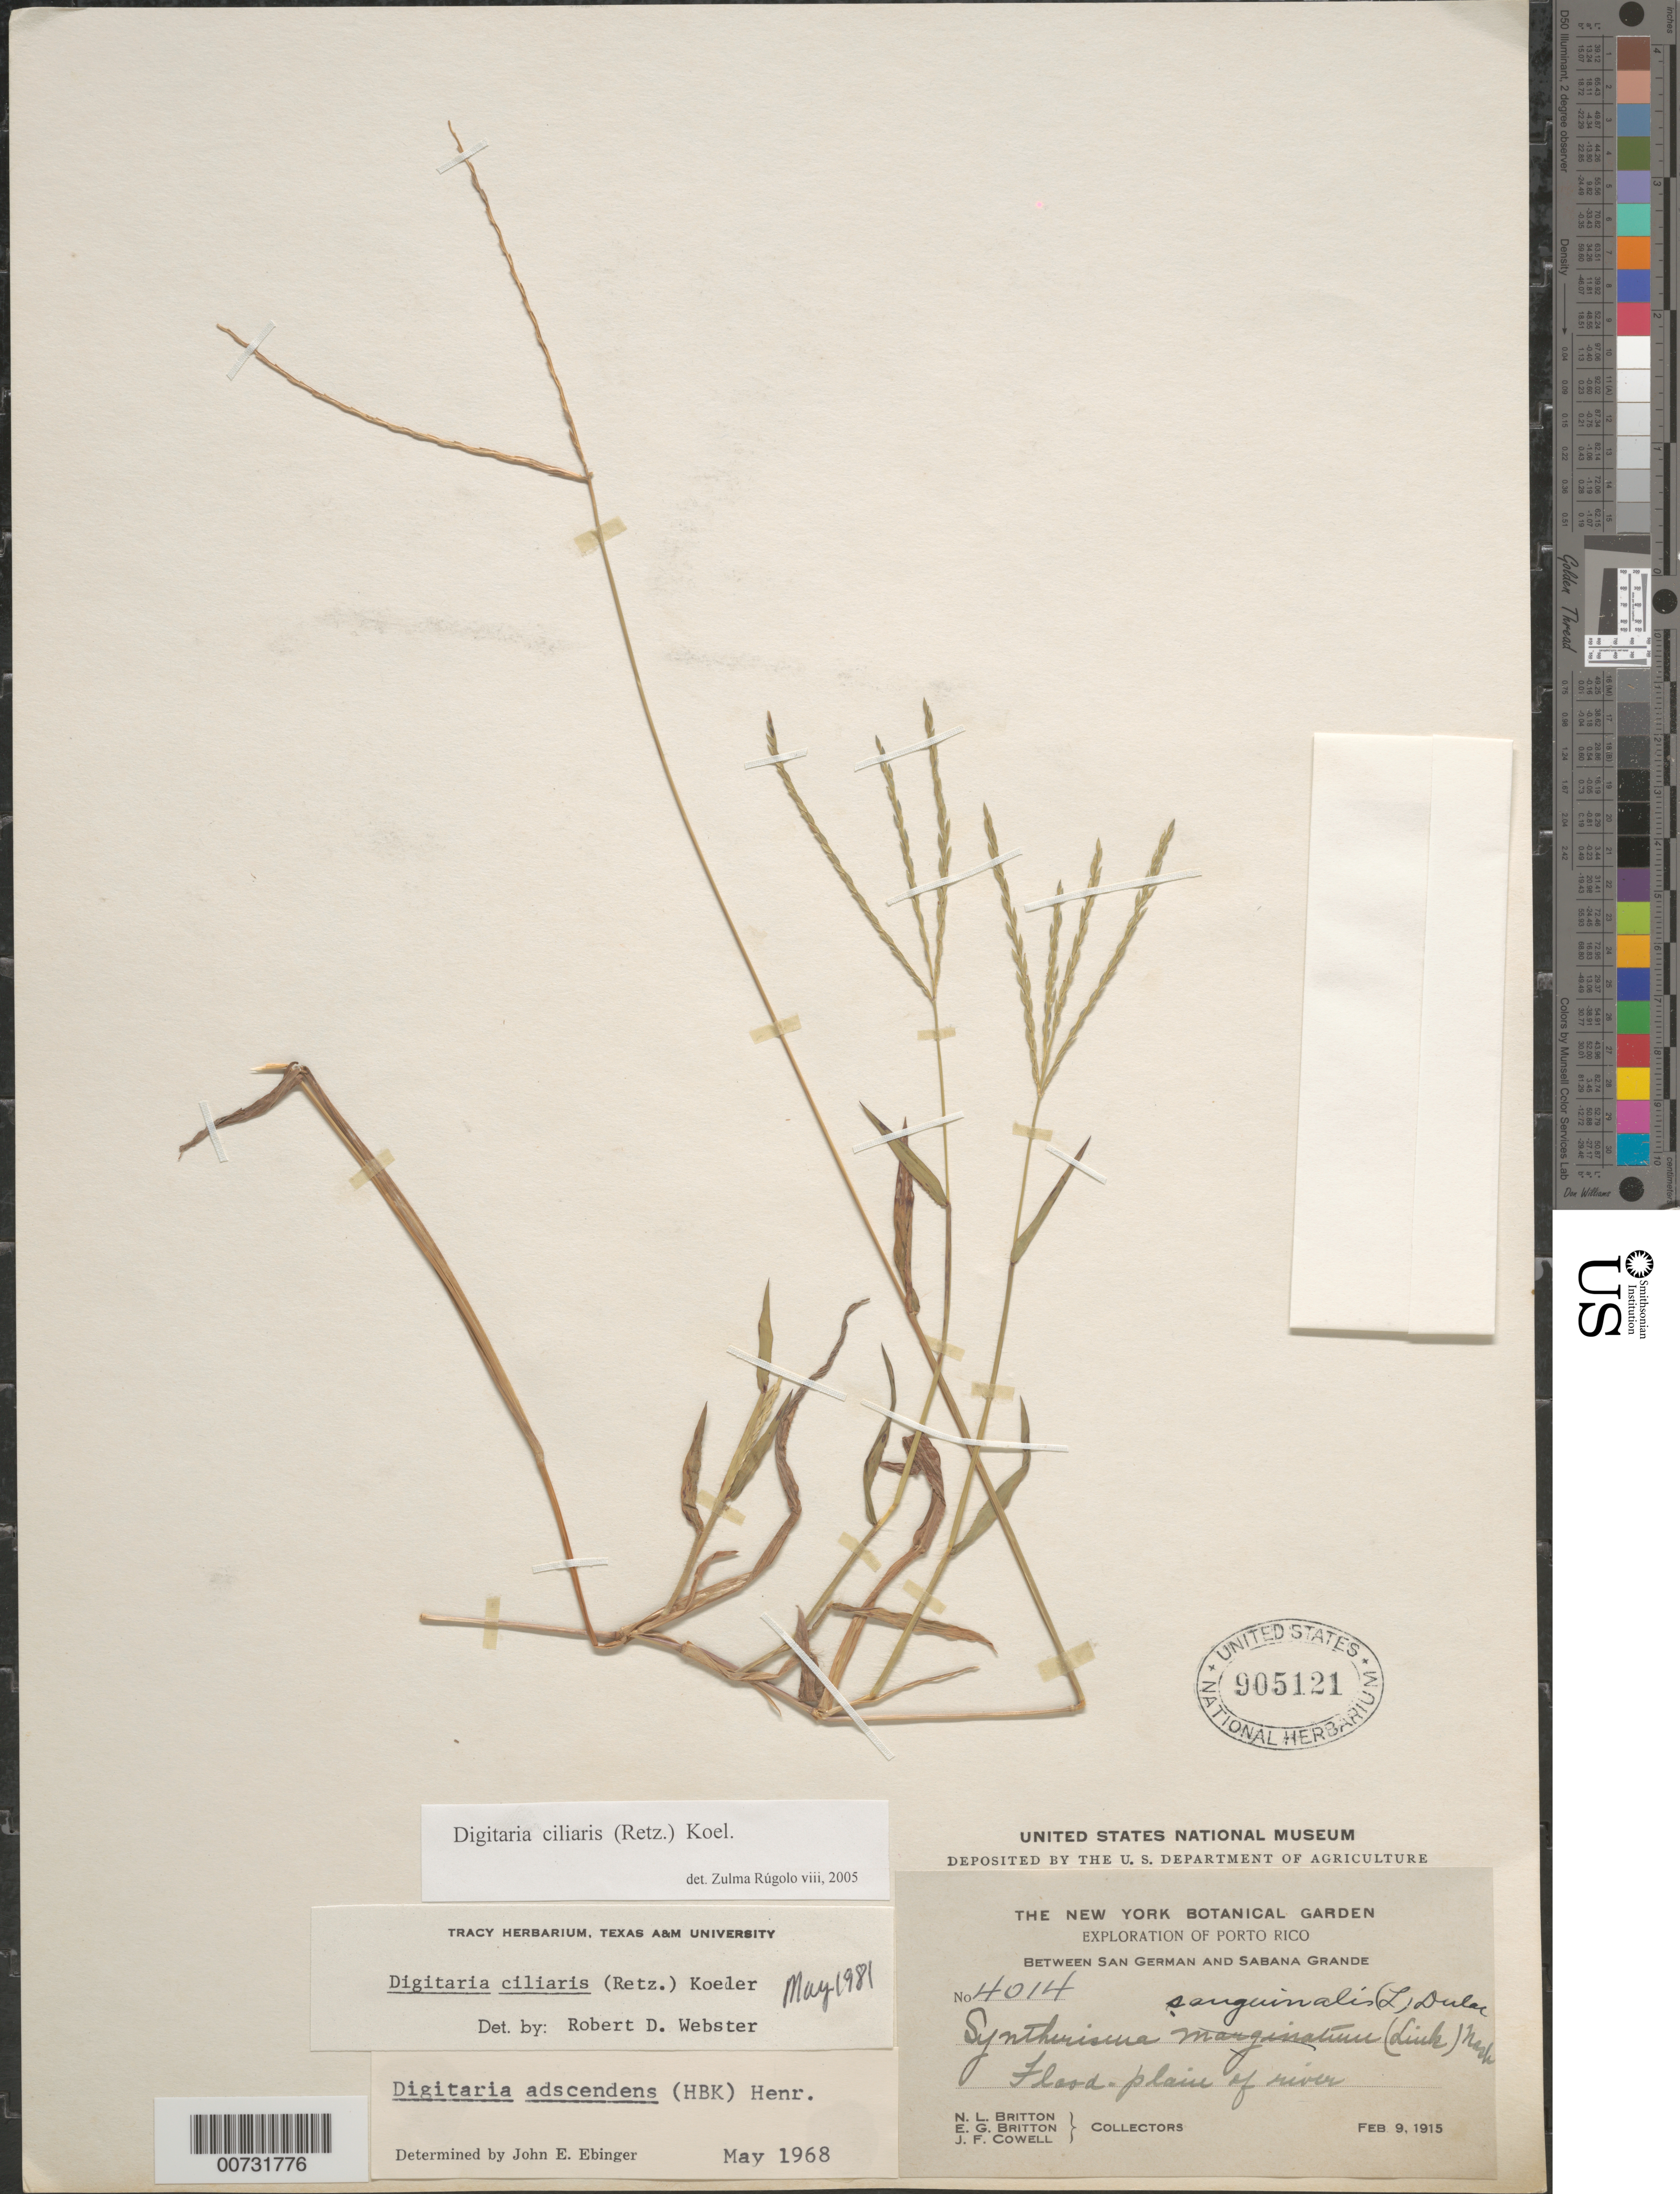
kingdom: Plantae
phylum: Tracheophyta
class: Liliopsida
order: Poales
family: Poaceae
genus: Digitaria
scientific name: Digitaria ciliaris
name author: (Retz.) Koeler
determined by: Webster, Robert D.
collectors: N. Britton, E. G. Britton & J. F. Cowell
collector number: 4014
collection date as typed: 09 Feb 1915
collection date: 1915-02-09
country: Puerto Rico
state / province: San Germán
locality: San German and Sabana Grande, btw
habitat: Flood plain of river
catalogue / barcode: US 905121